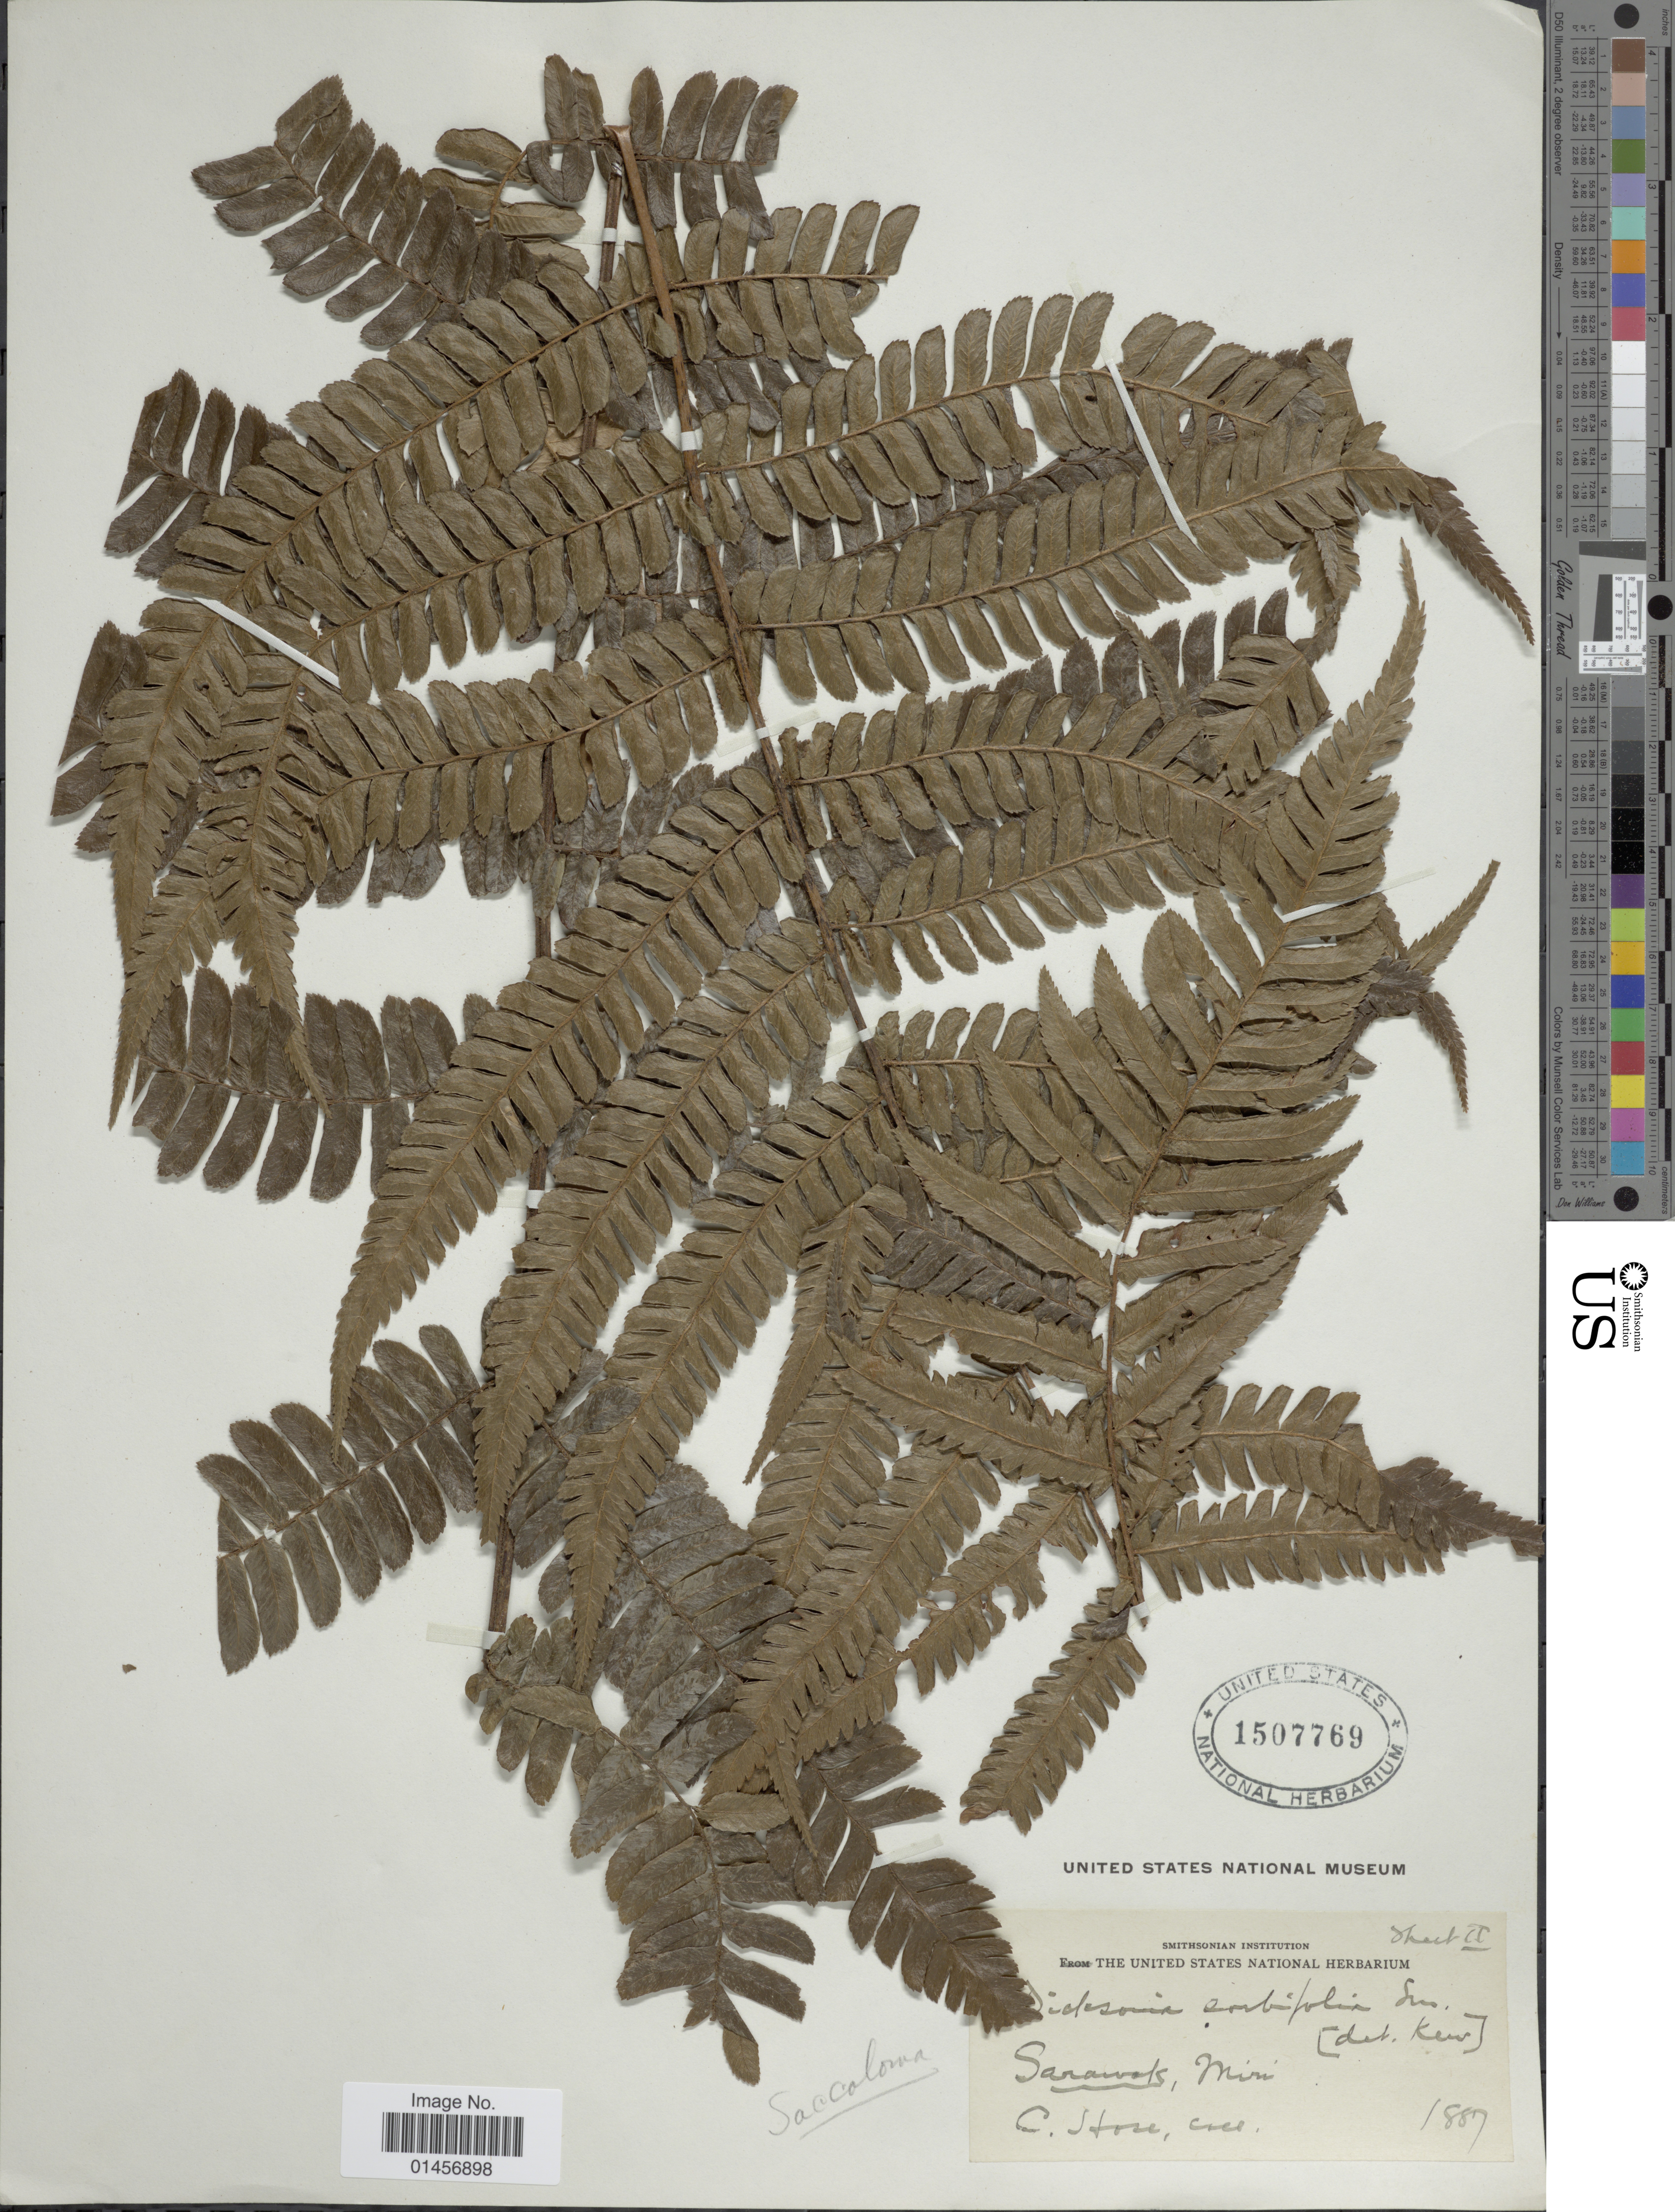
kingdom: Plantae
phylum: Tracheophyta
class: Polypodiopsida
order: Polypodiales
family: Cystodiaceae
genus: Cystodium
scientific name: Cystodium sorbifolium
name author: (J. Sm.) J. Sm.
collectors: C. Hose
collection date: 1889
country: Malaysia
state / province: Sarawak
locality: Mini, Sarawak, Saccoloma. [interpreted]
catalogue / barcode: US 1507769